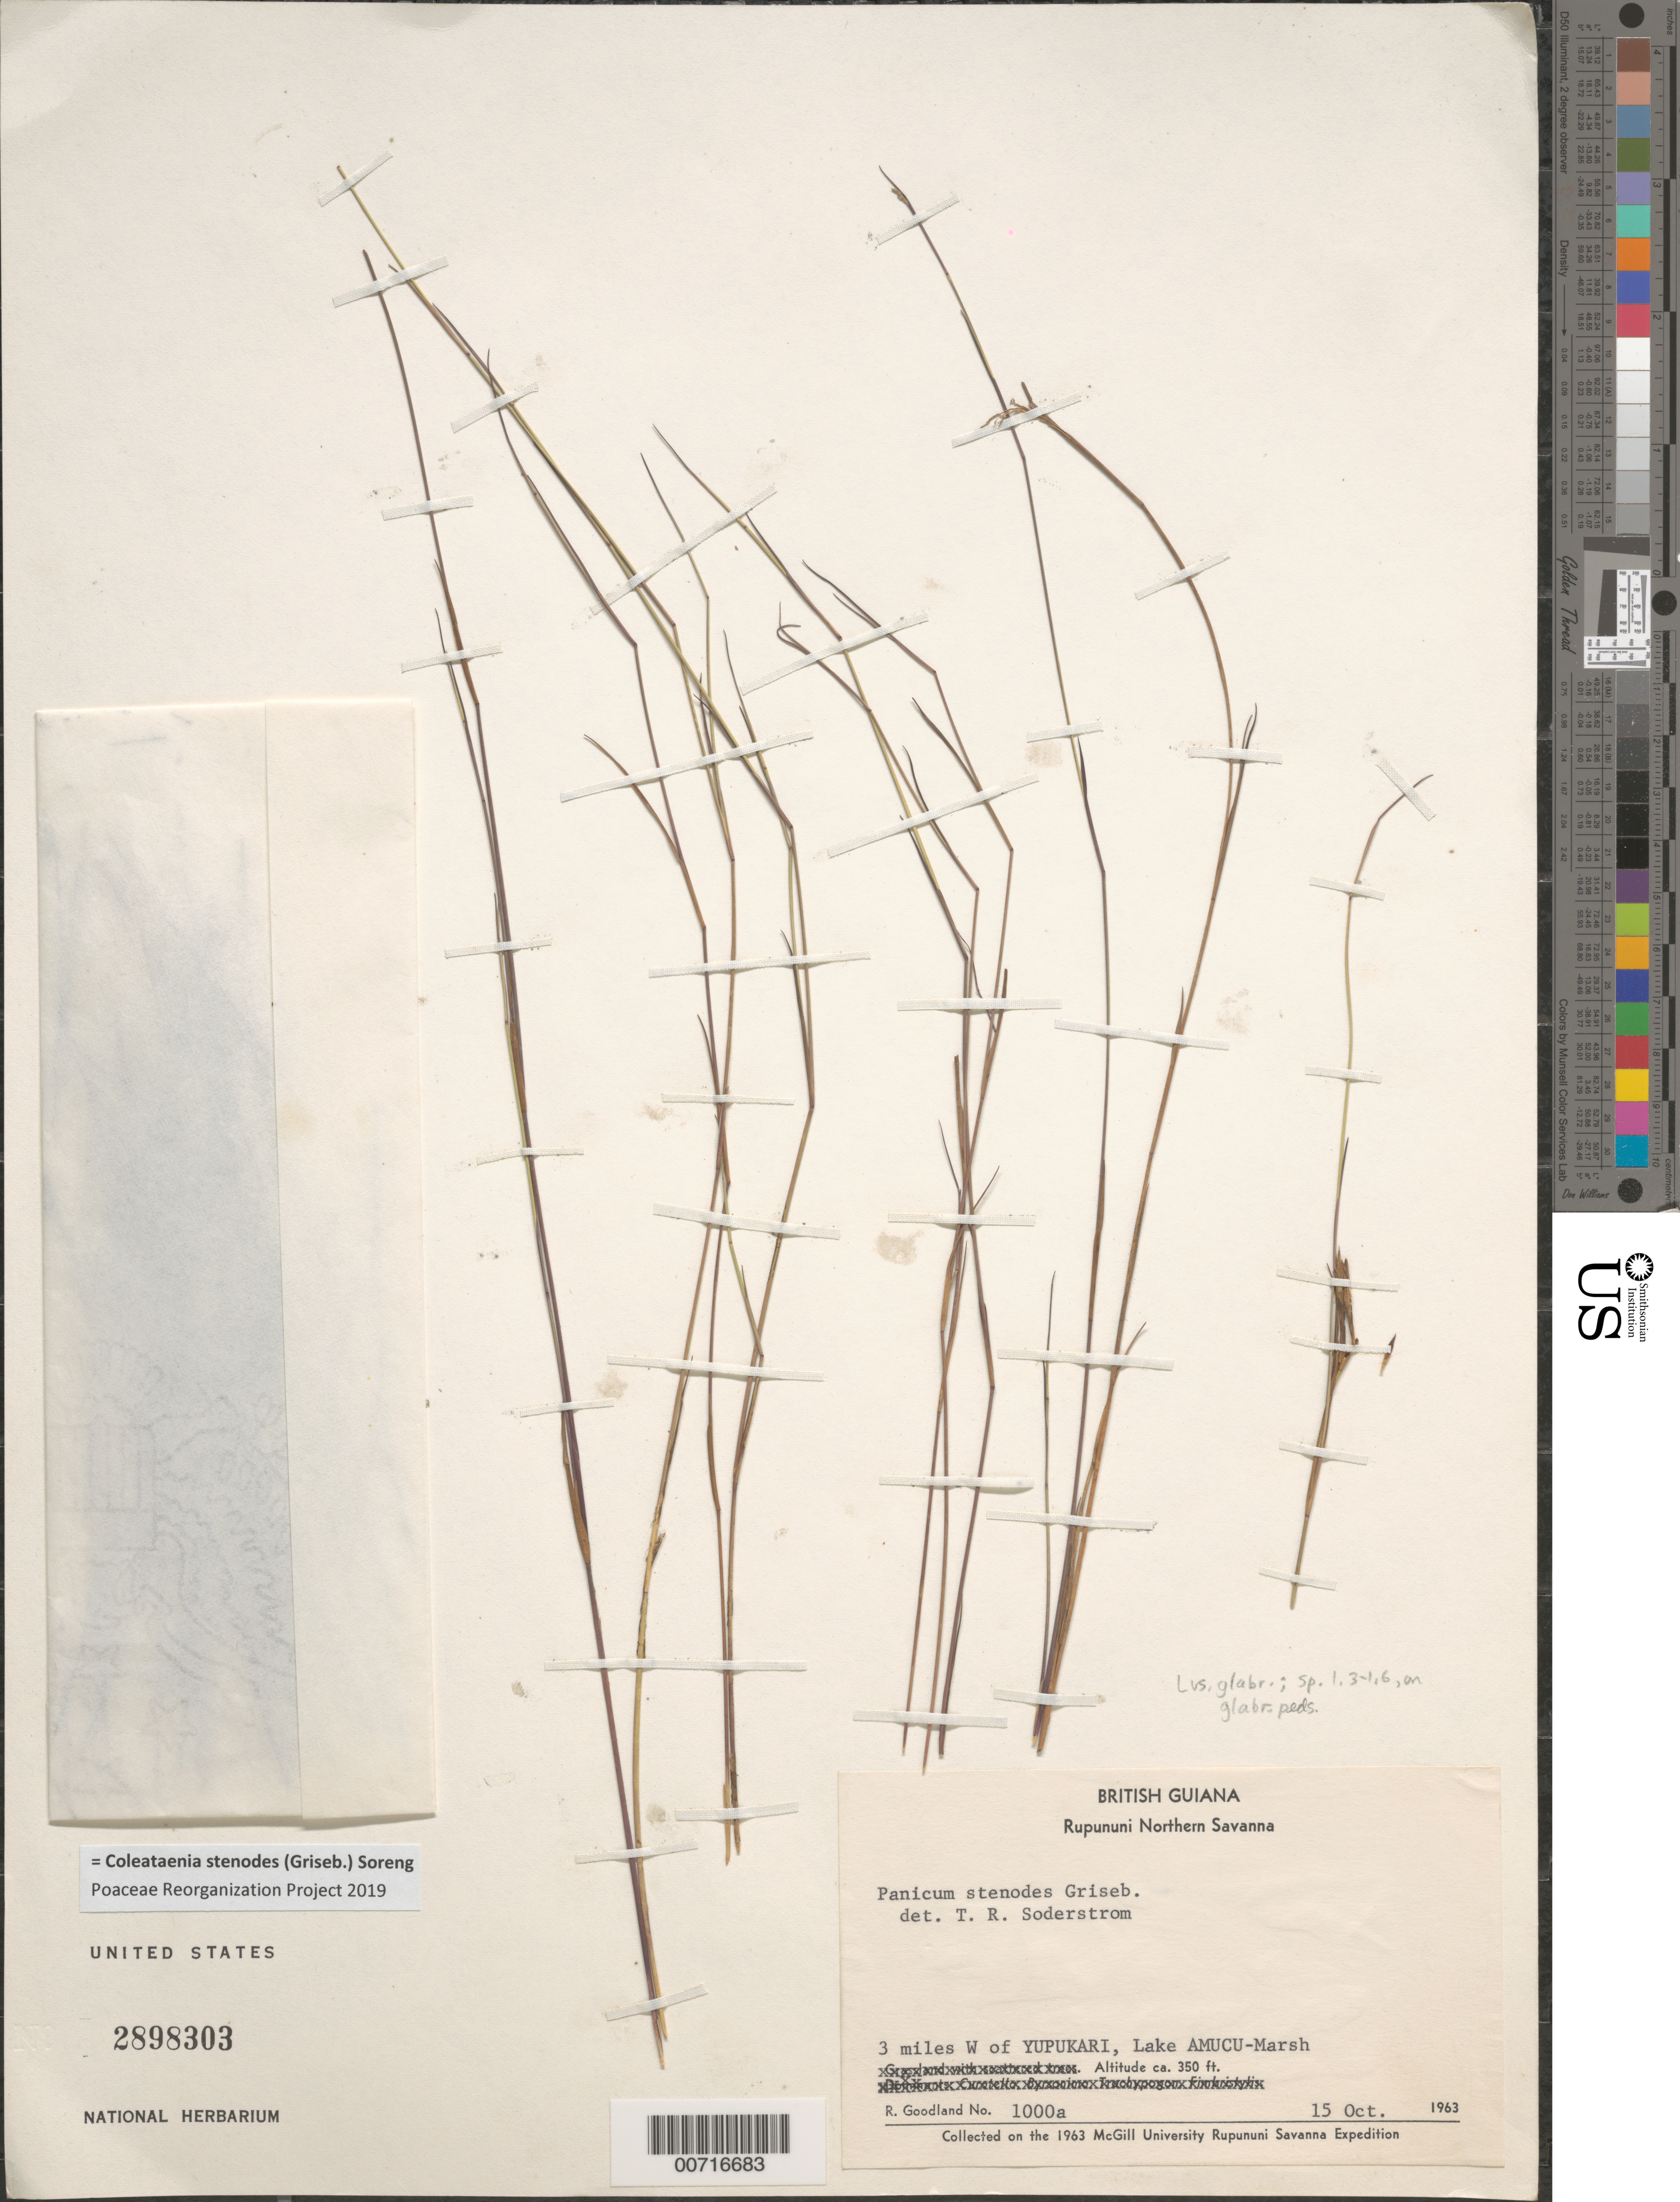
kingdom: Plantae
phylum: Tracheophyta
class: Liliopsida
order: Poales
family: Poaceae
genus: Panicum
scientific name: Panicum stenodes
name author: Griseb.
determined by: Soderstrom, T. R.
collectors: R. Goodland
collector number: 1000 a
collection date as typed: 15-Oct-63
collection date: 1963-10-15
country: Guyana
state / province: U. Takutu-U. Essequibo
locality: Rupununi Northern Savanna, Lake Amucu, Yupukari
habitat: Grassland with scattered trees. Dominants: Curatella, Byrsonima, Trachypogon, Fimbristylis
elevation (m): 107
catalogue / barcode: US 2898303